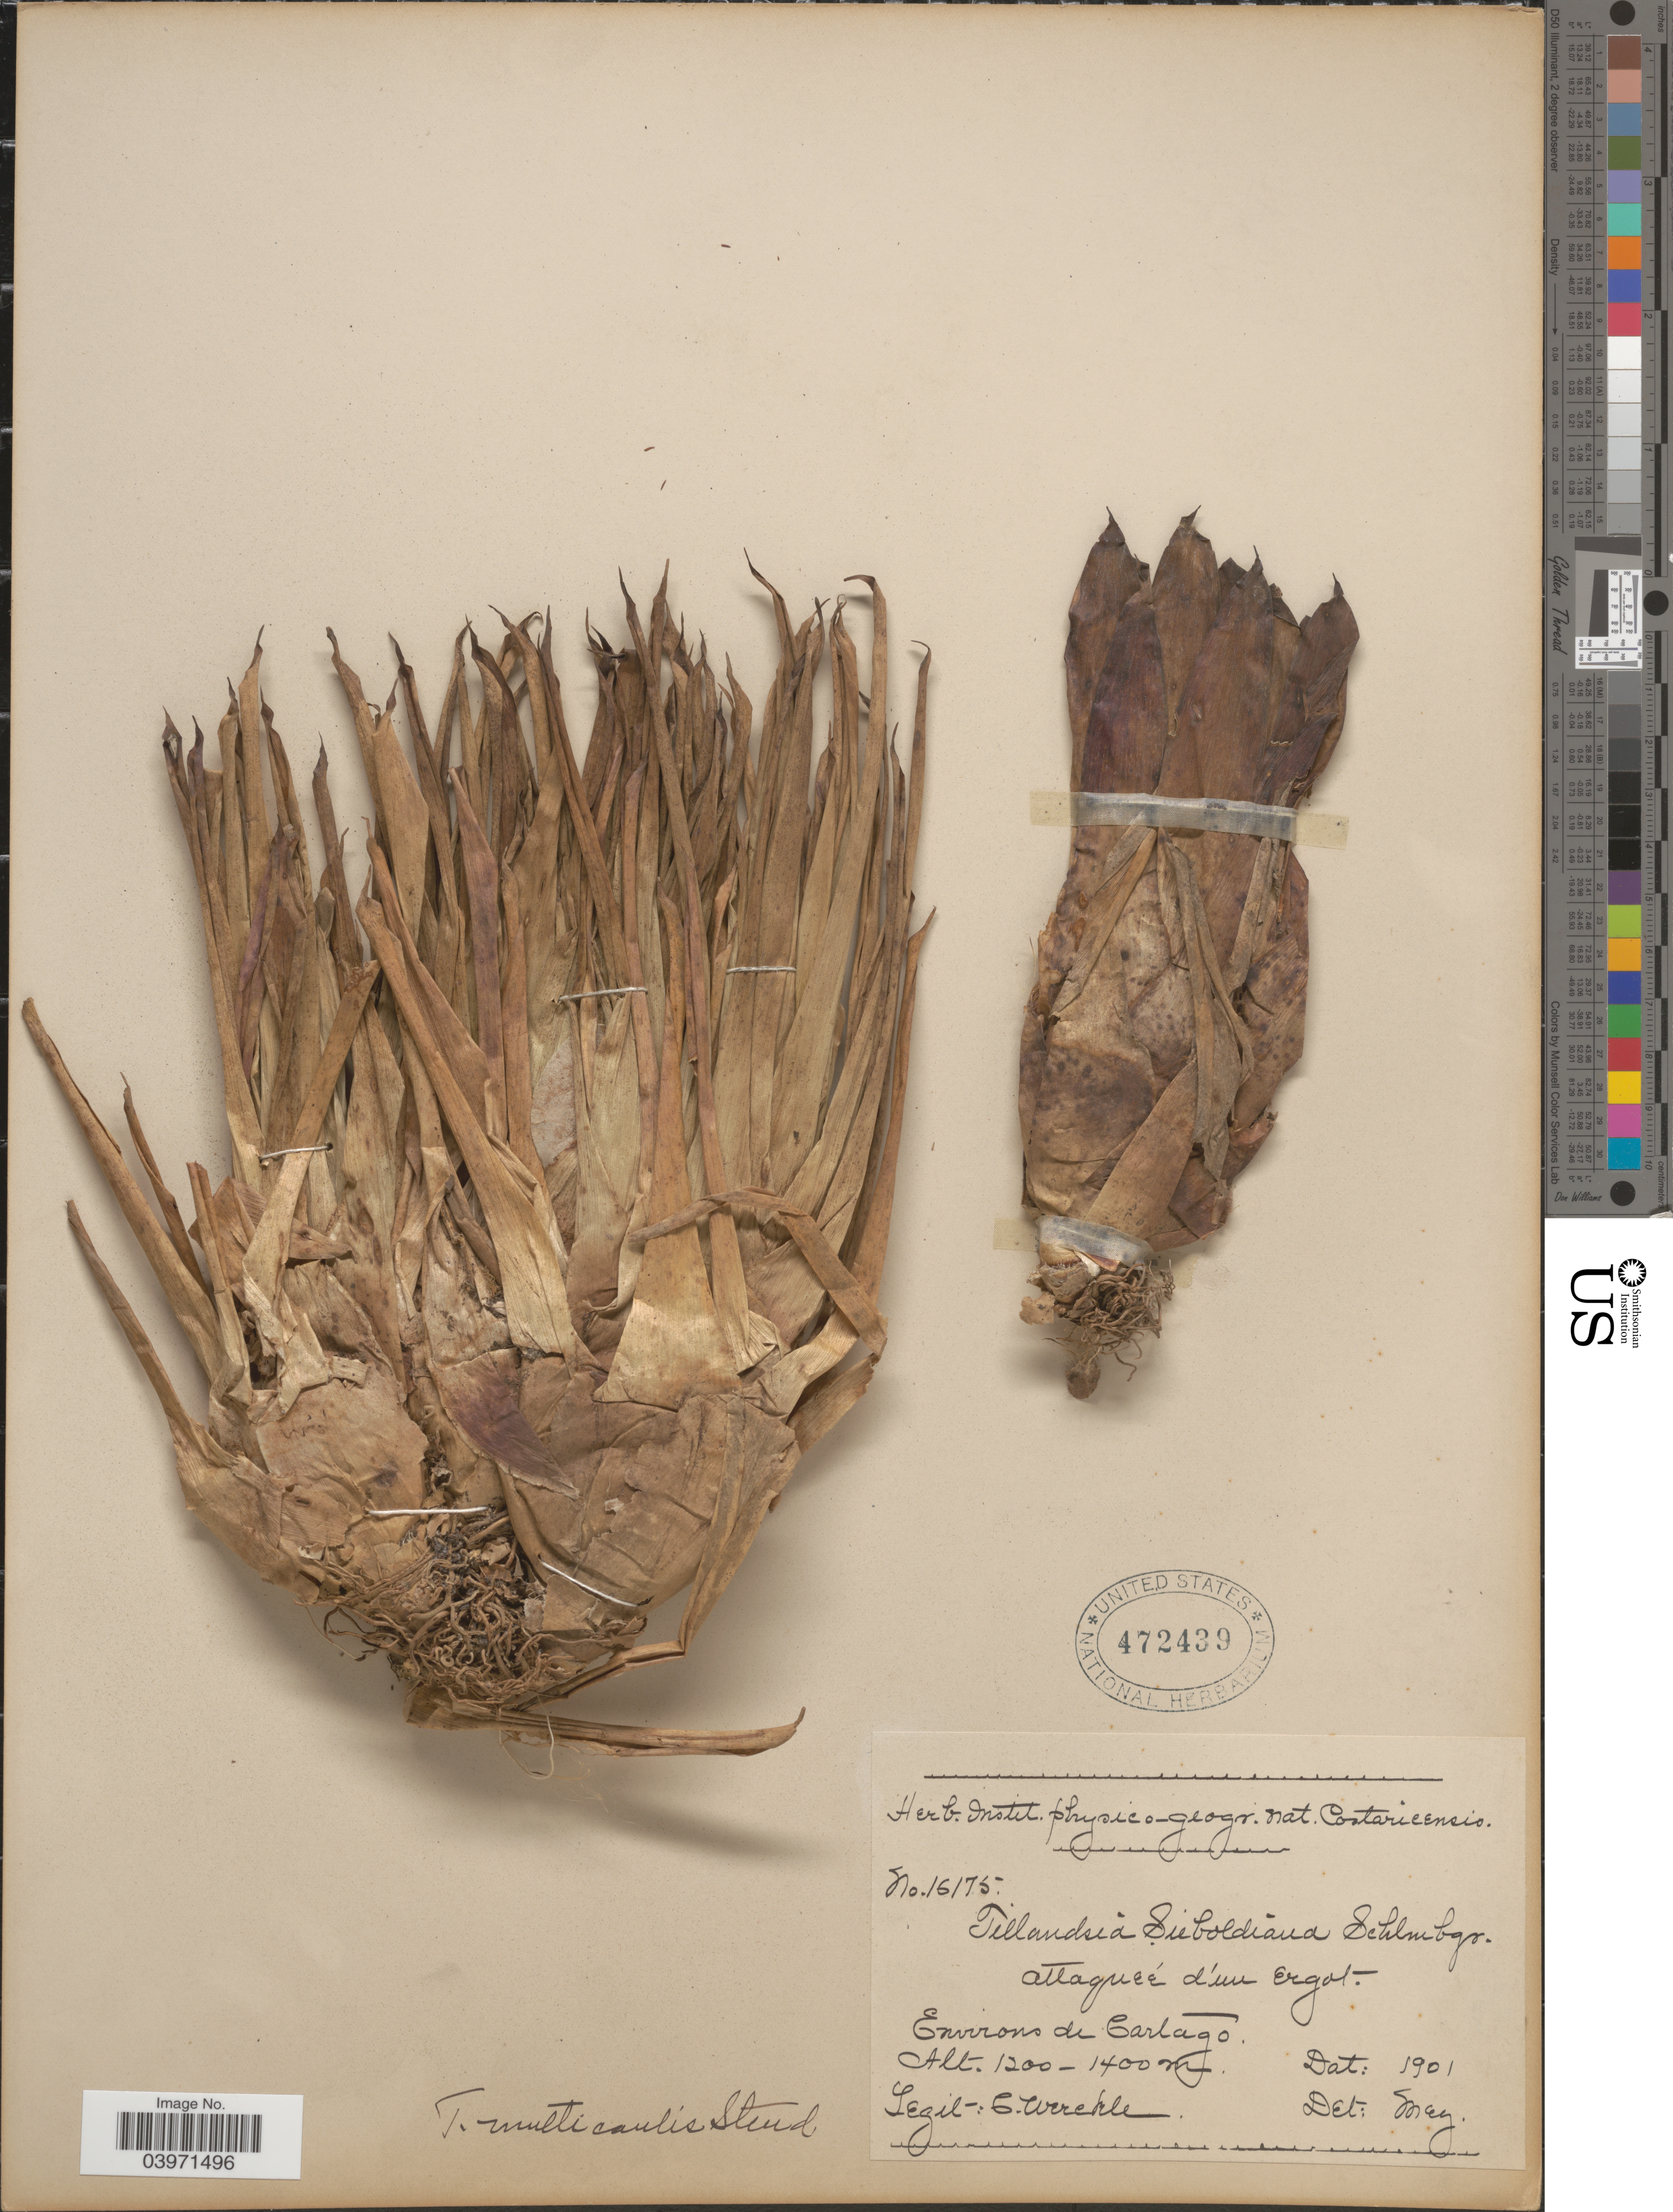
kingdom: Plantae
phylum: Tracheophyta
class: Liliopsida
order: Poales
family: Bromeliaceae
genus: Tillandsia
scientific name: Tillandsia multicaulis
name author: Steud.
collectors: C. Wercklé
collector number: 16175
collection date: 1901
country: Costa Rica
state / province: Cartago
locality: Environs de Cartago.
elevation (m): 1200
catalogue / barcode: US 472439